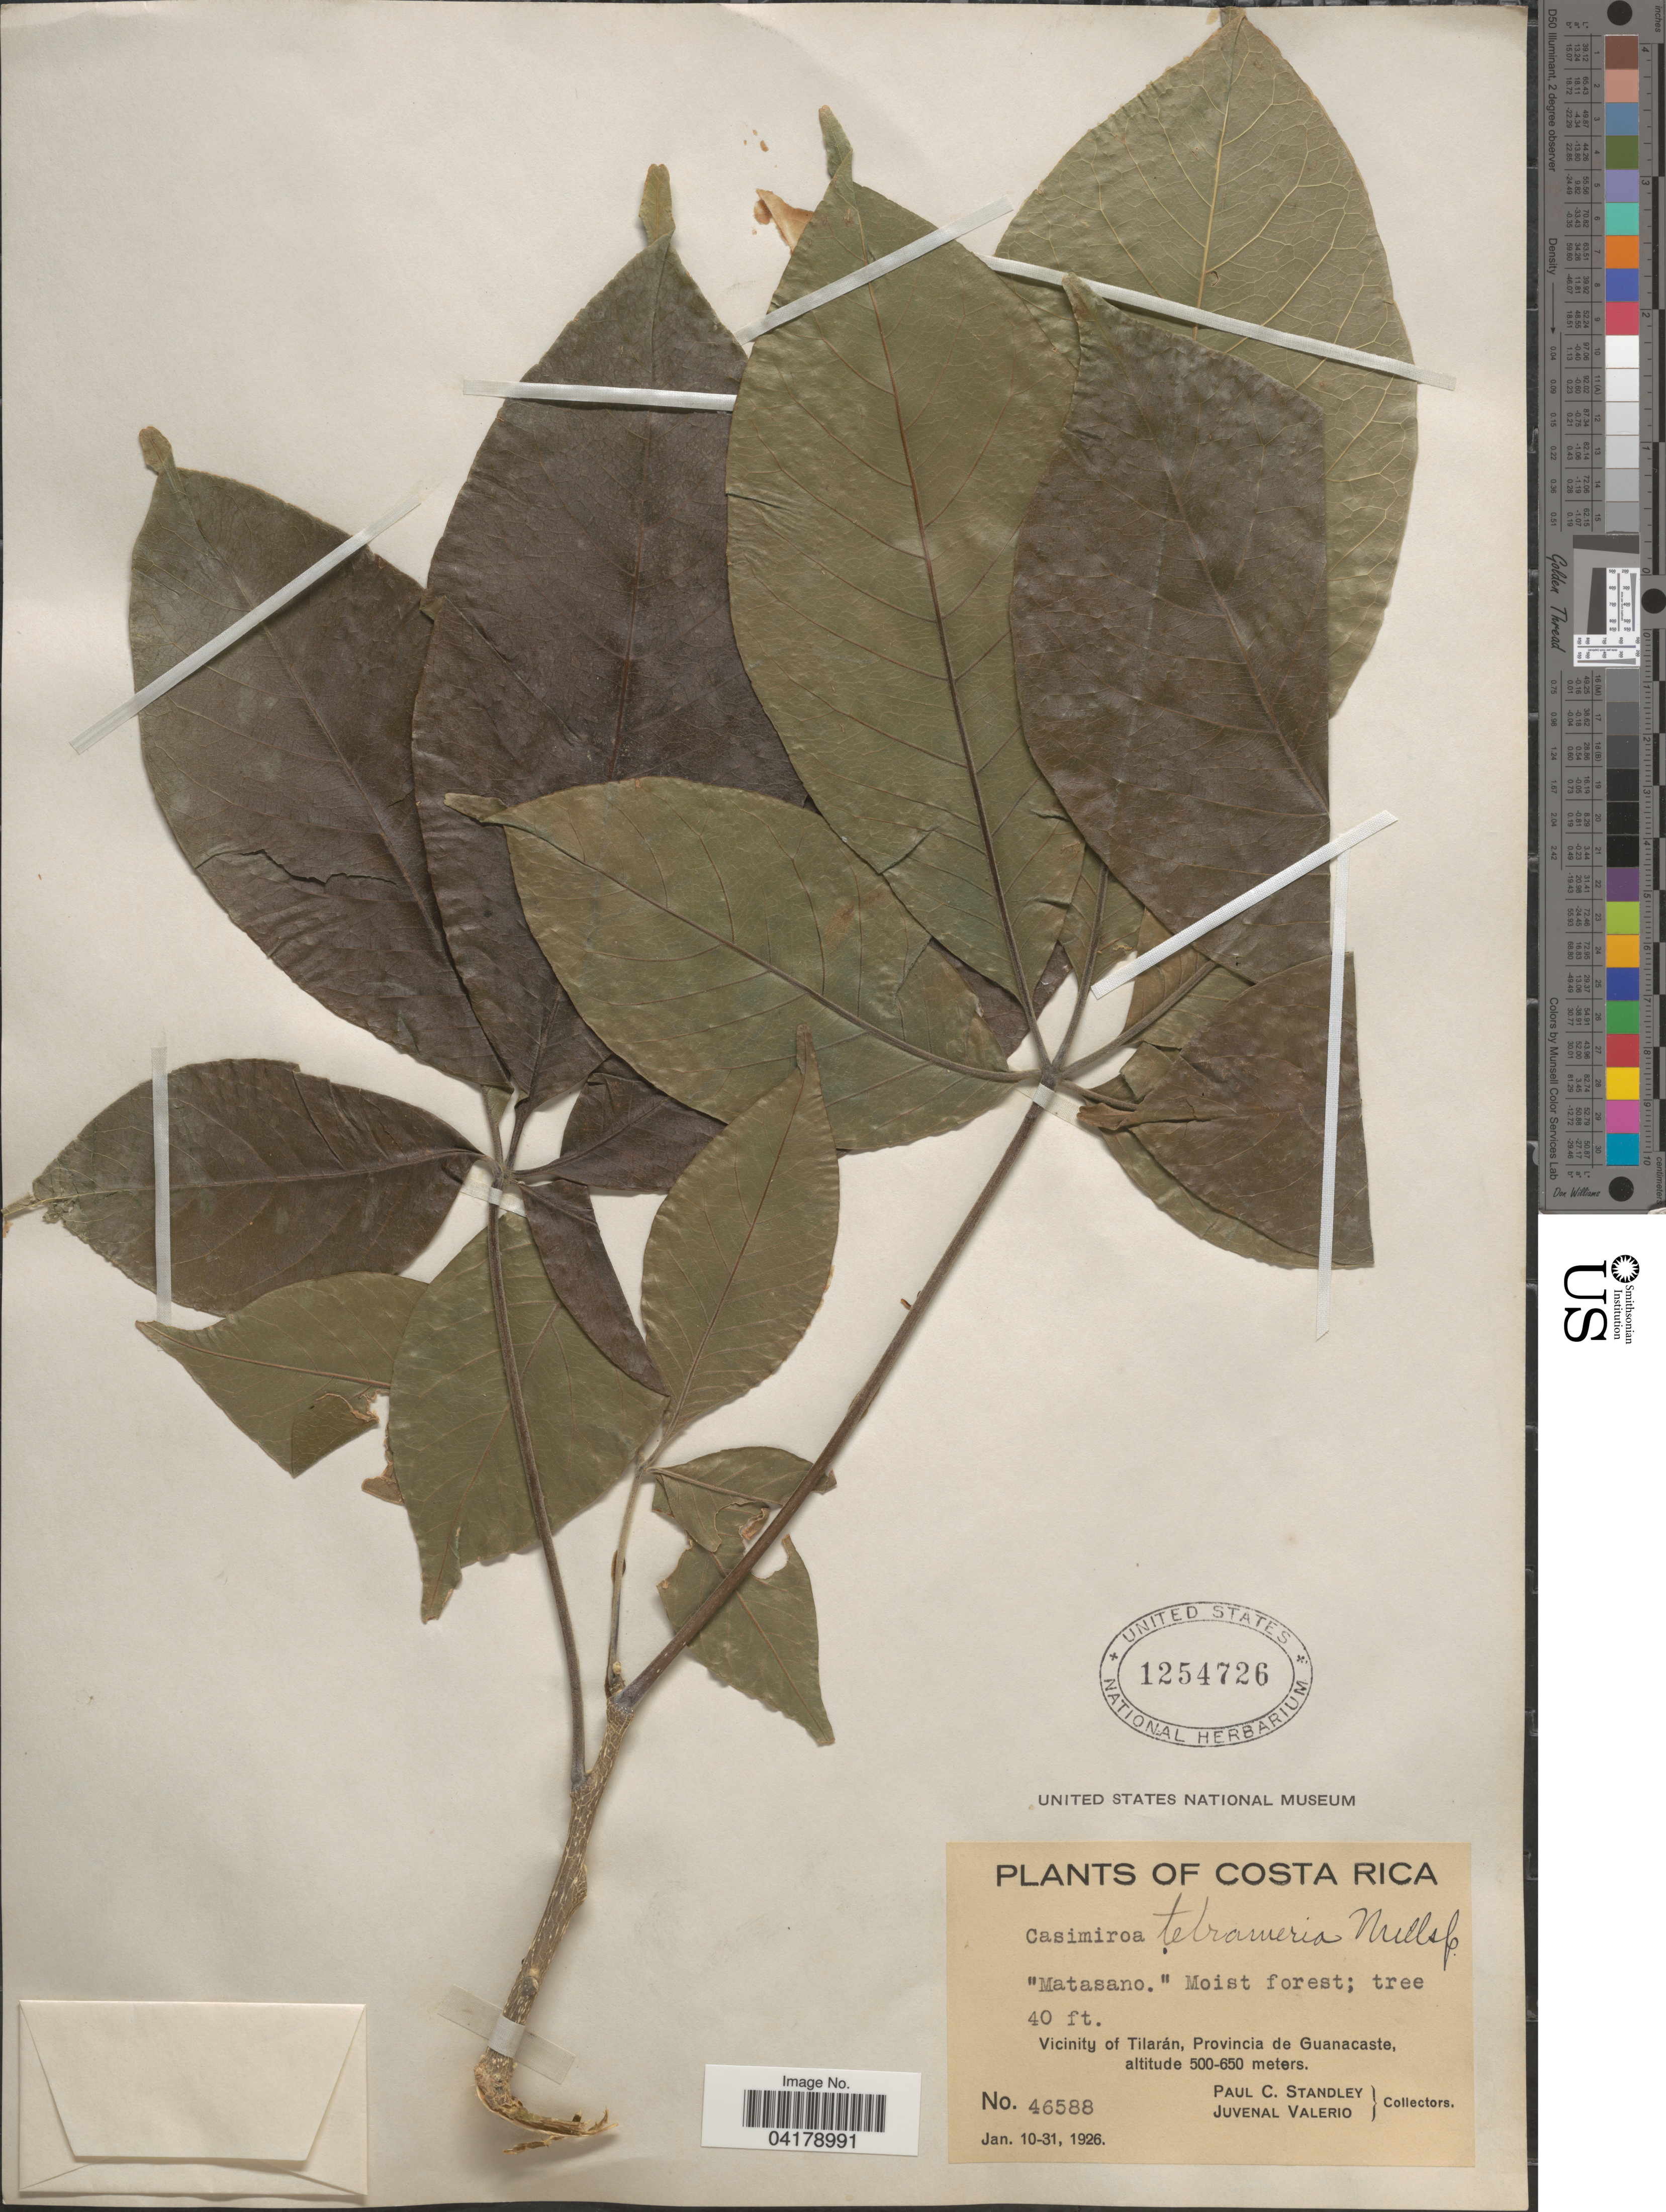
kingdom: Plantae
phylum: Tracheophyta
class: Magnoliopsida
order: Sapindales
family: Rutaceae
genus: Casimiroa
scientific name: Casimiroa tetrameria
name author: Millsp.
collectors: P. C. Standley & J. Valerio R.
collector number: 46588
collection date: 1926-01-10/1926-01-31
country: Costa Rica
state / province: Guanacaste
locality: Matasano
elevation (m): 500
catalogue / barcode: US 1254726